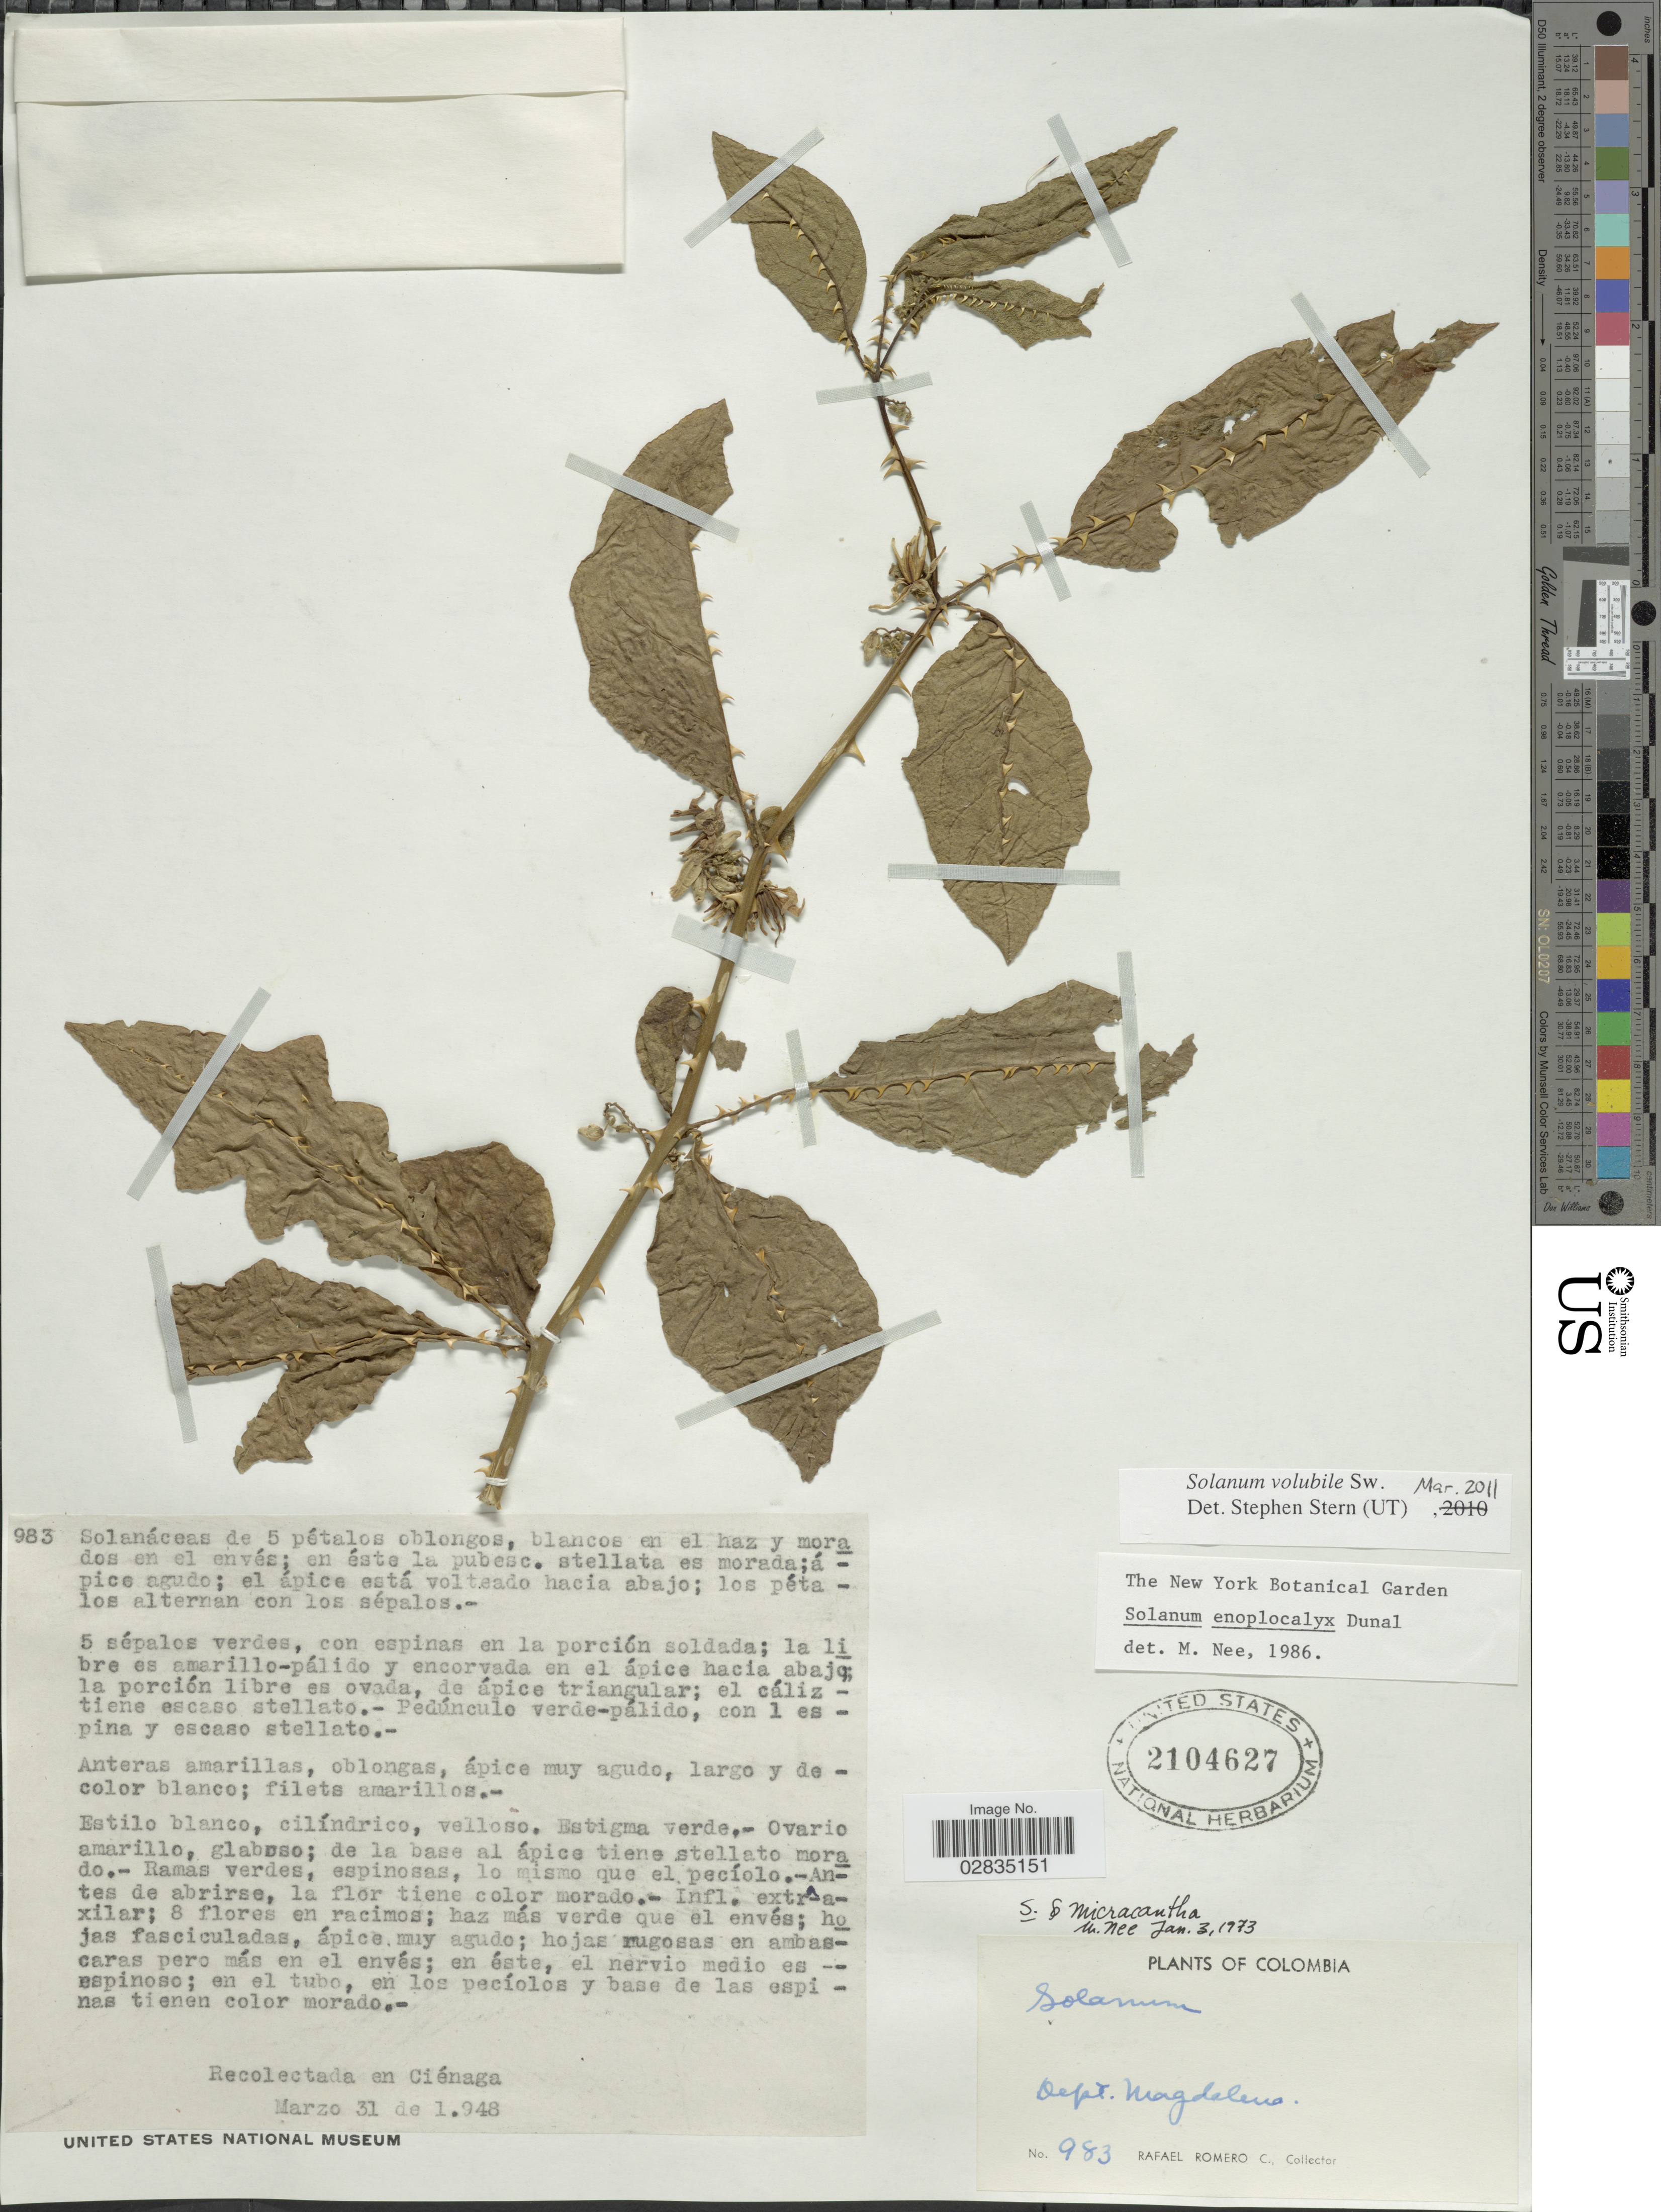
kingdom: Plantae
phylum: Tracheophyta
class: Magnoliopsida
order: Solanales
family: Solanaceae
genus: Solanum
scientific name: Solanum volubile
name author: Sw.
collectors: R. Romero Castañeda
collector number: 983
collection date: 1948-03-31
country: Colombia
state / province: Magdalena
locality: Dept. Magdalena, Ciénaga.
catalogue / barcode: US 2104627